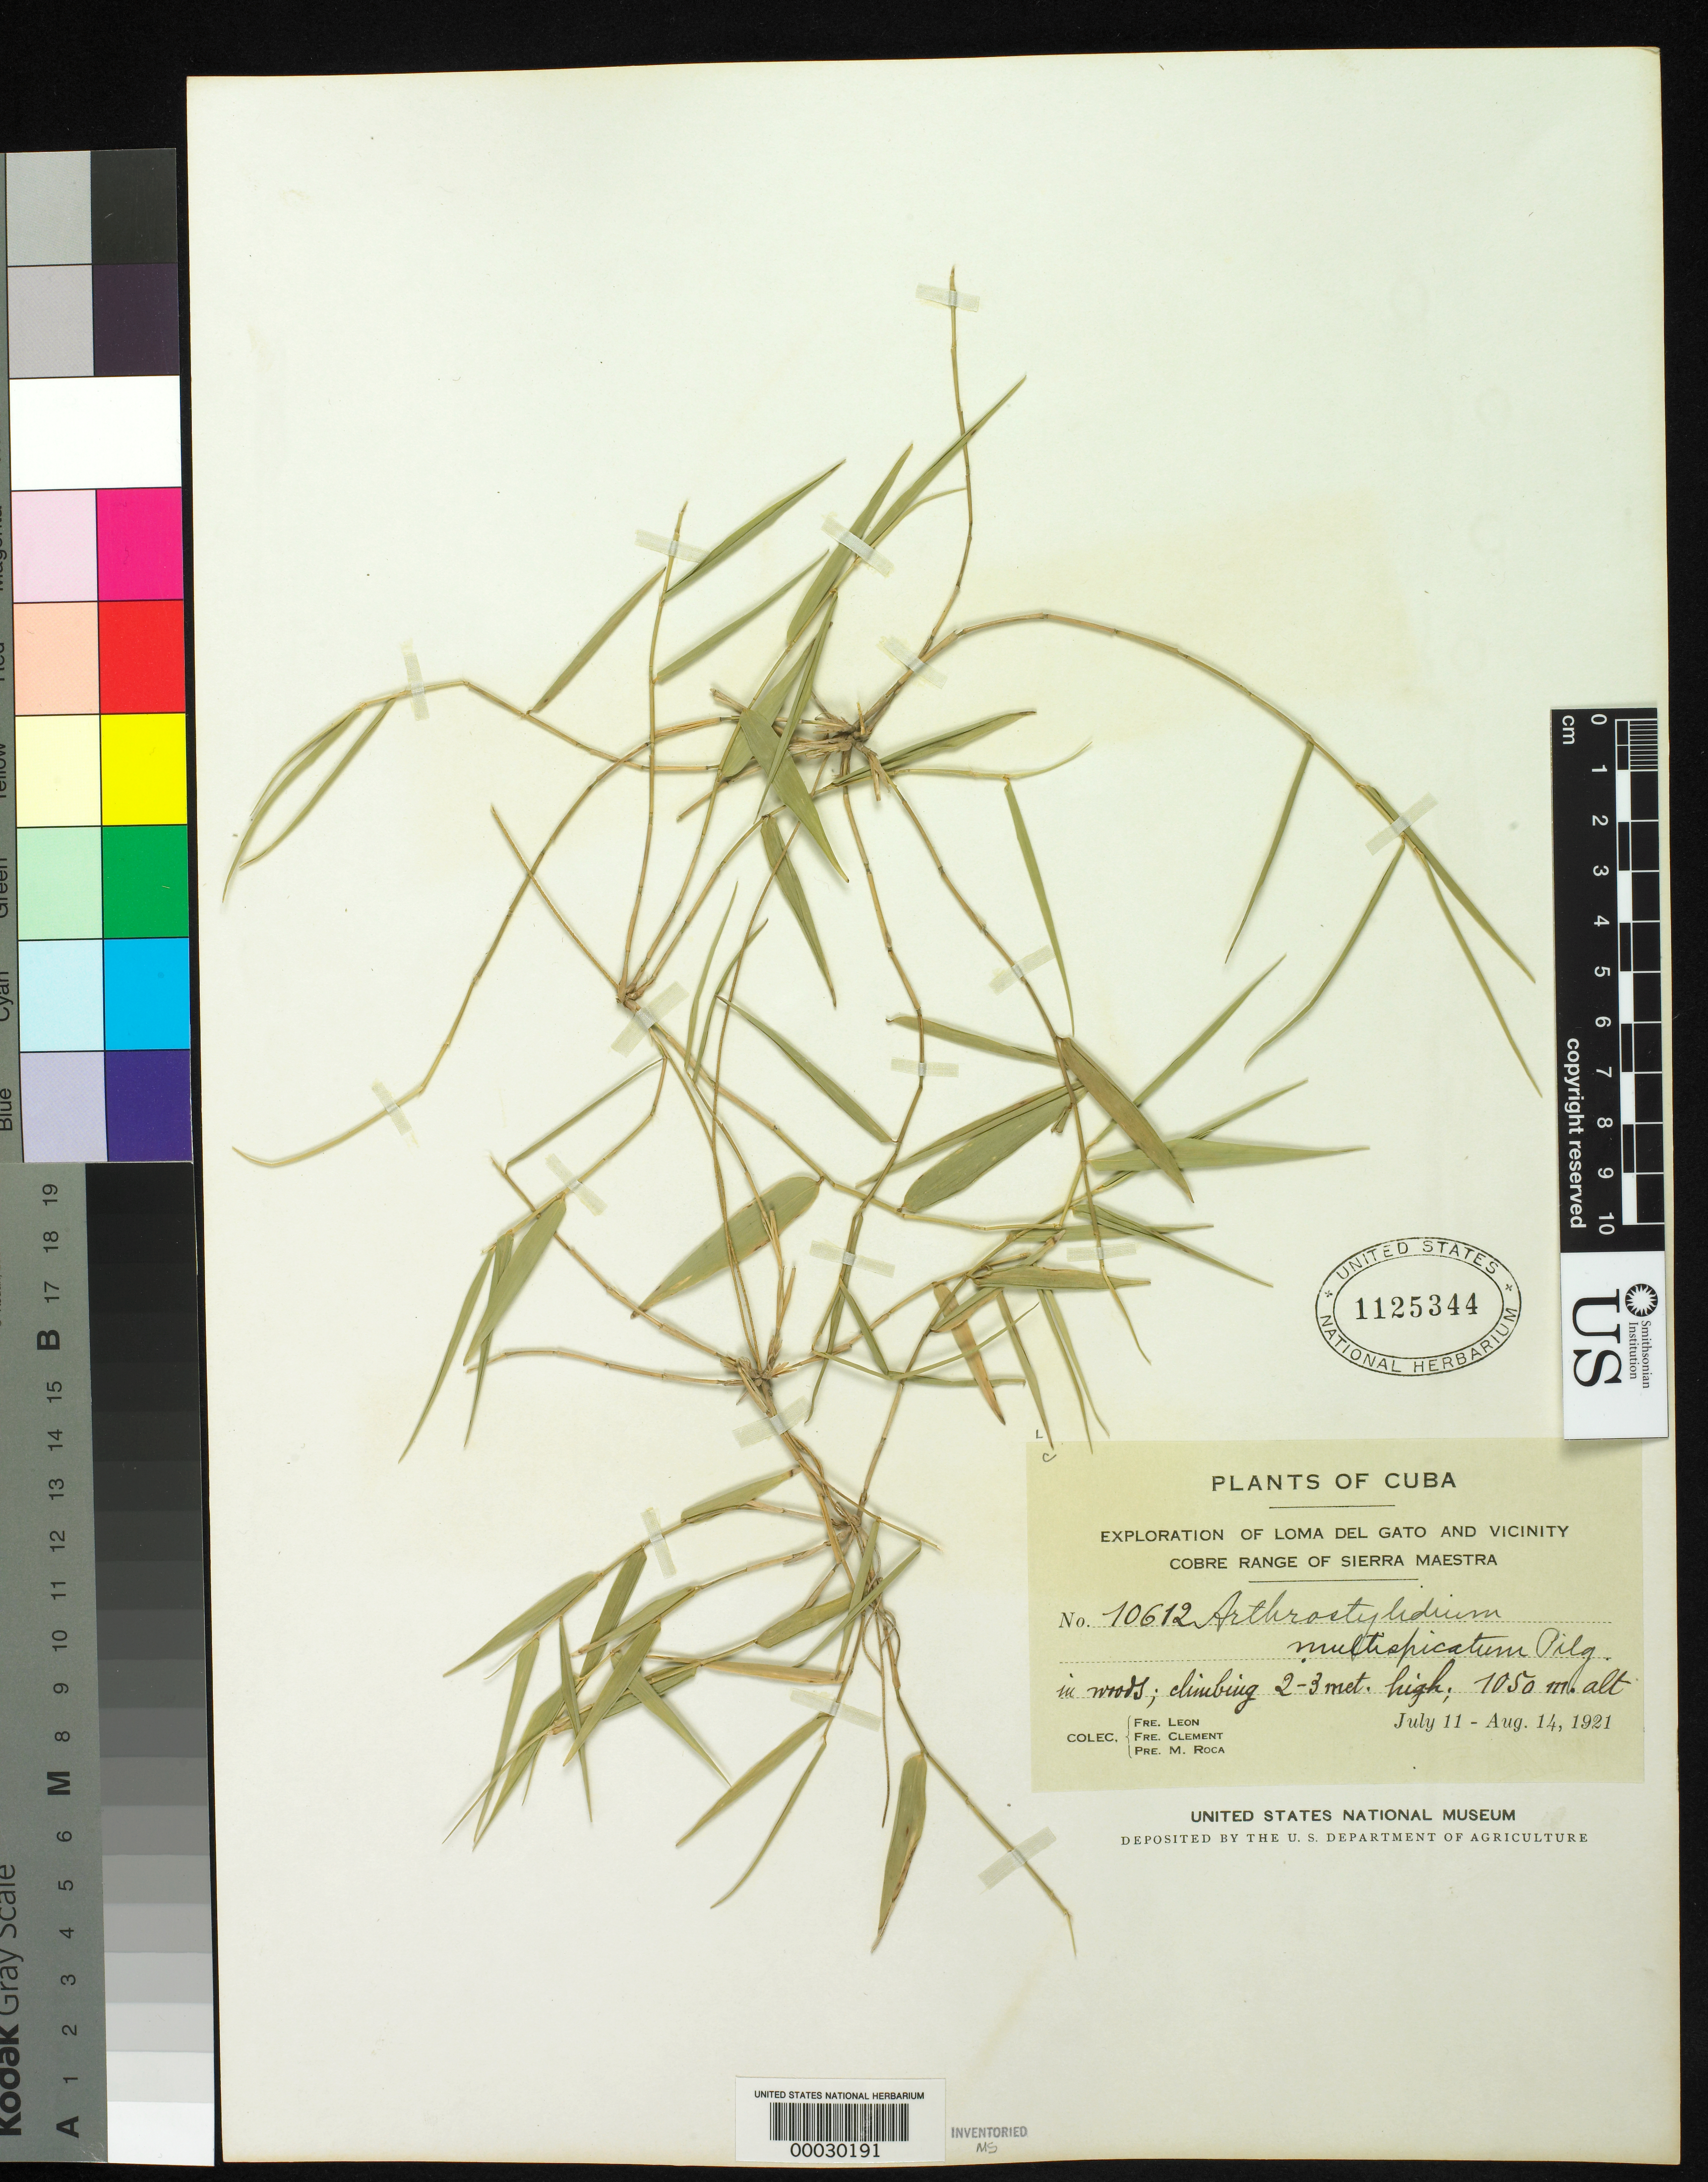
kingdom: Plantae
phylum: Tracheophyta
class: Liliopsida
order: Poales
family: Poaceae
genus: Arthrostylidium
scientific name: Arthrostylidium multispicatum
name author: Pilg. in Urb.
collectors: Bro. León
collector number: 10612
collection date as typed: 11 Jul 1921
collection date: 1921-07-11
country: Cuba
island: Greater Antilles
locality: Cobre Range, Sierra Maestra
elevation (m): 1000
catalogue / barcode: US 1125344